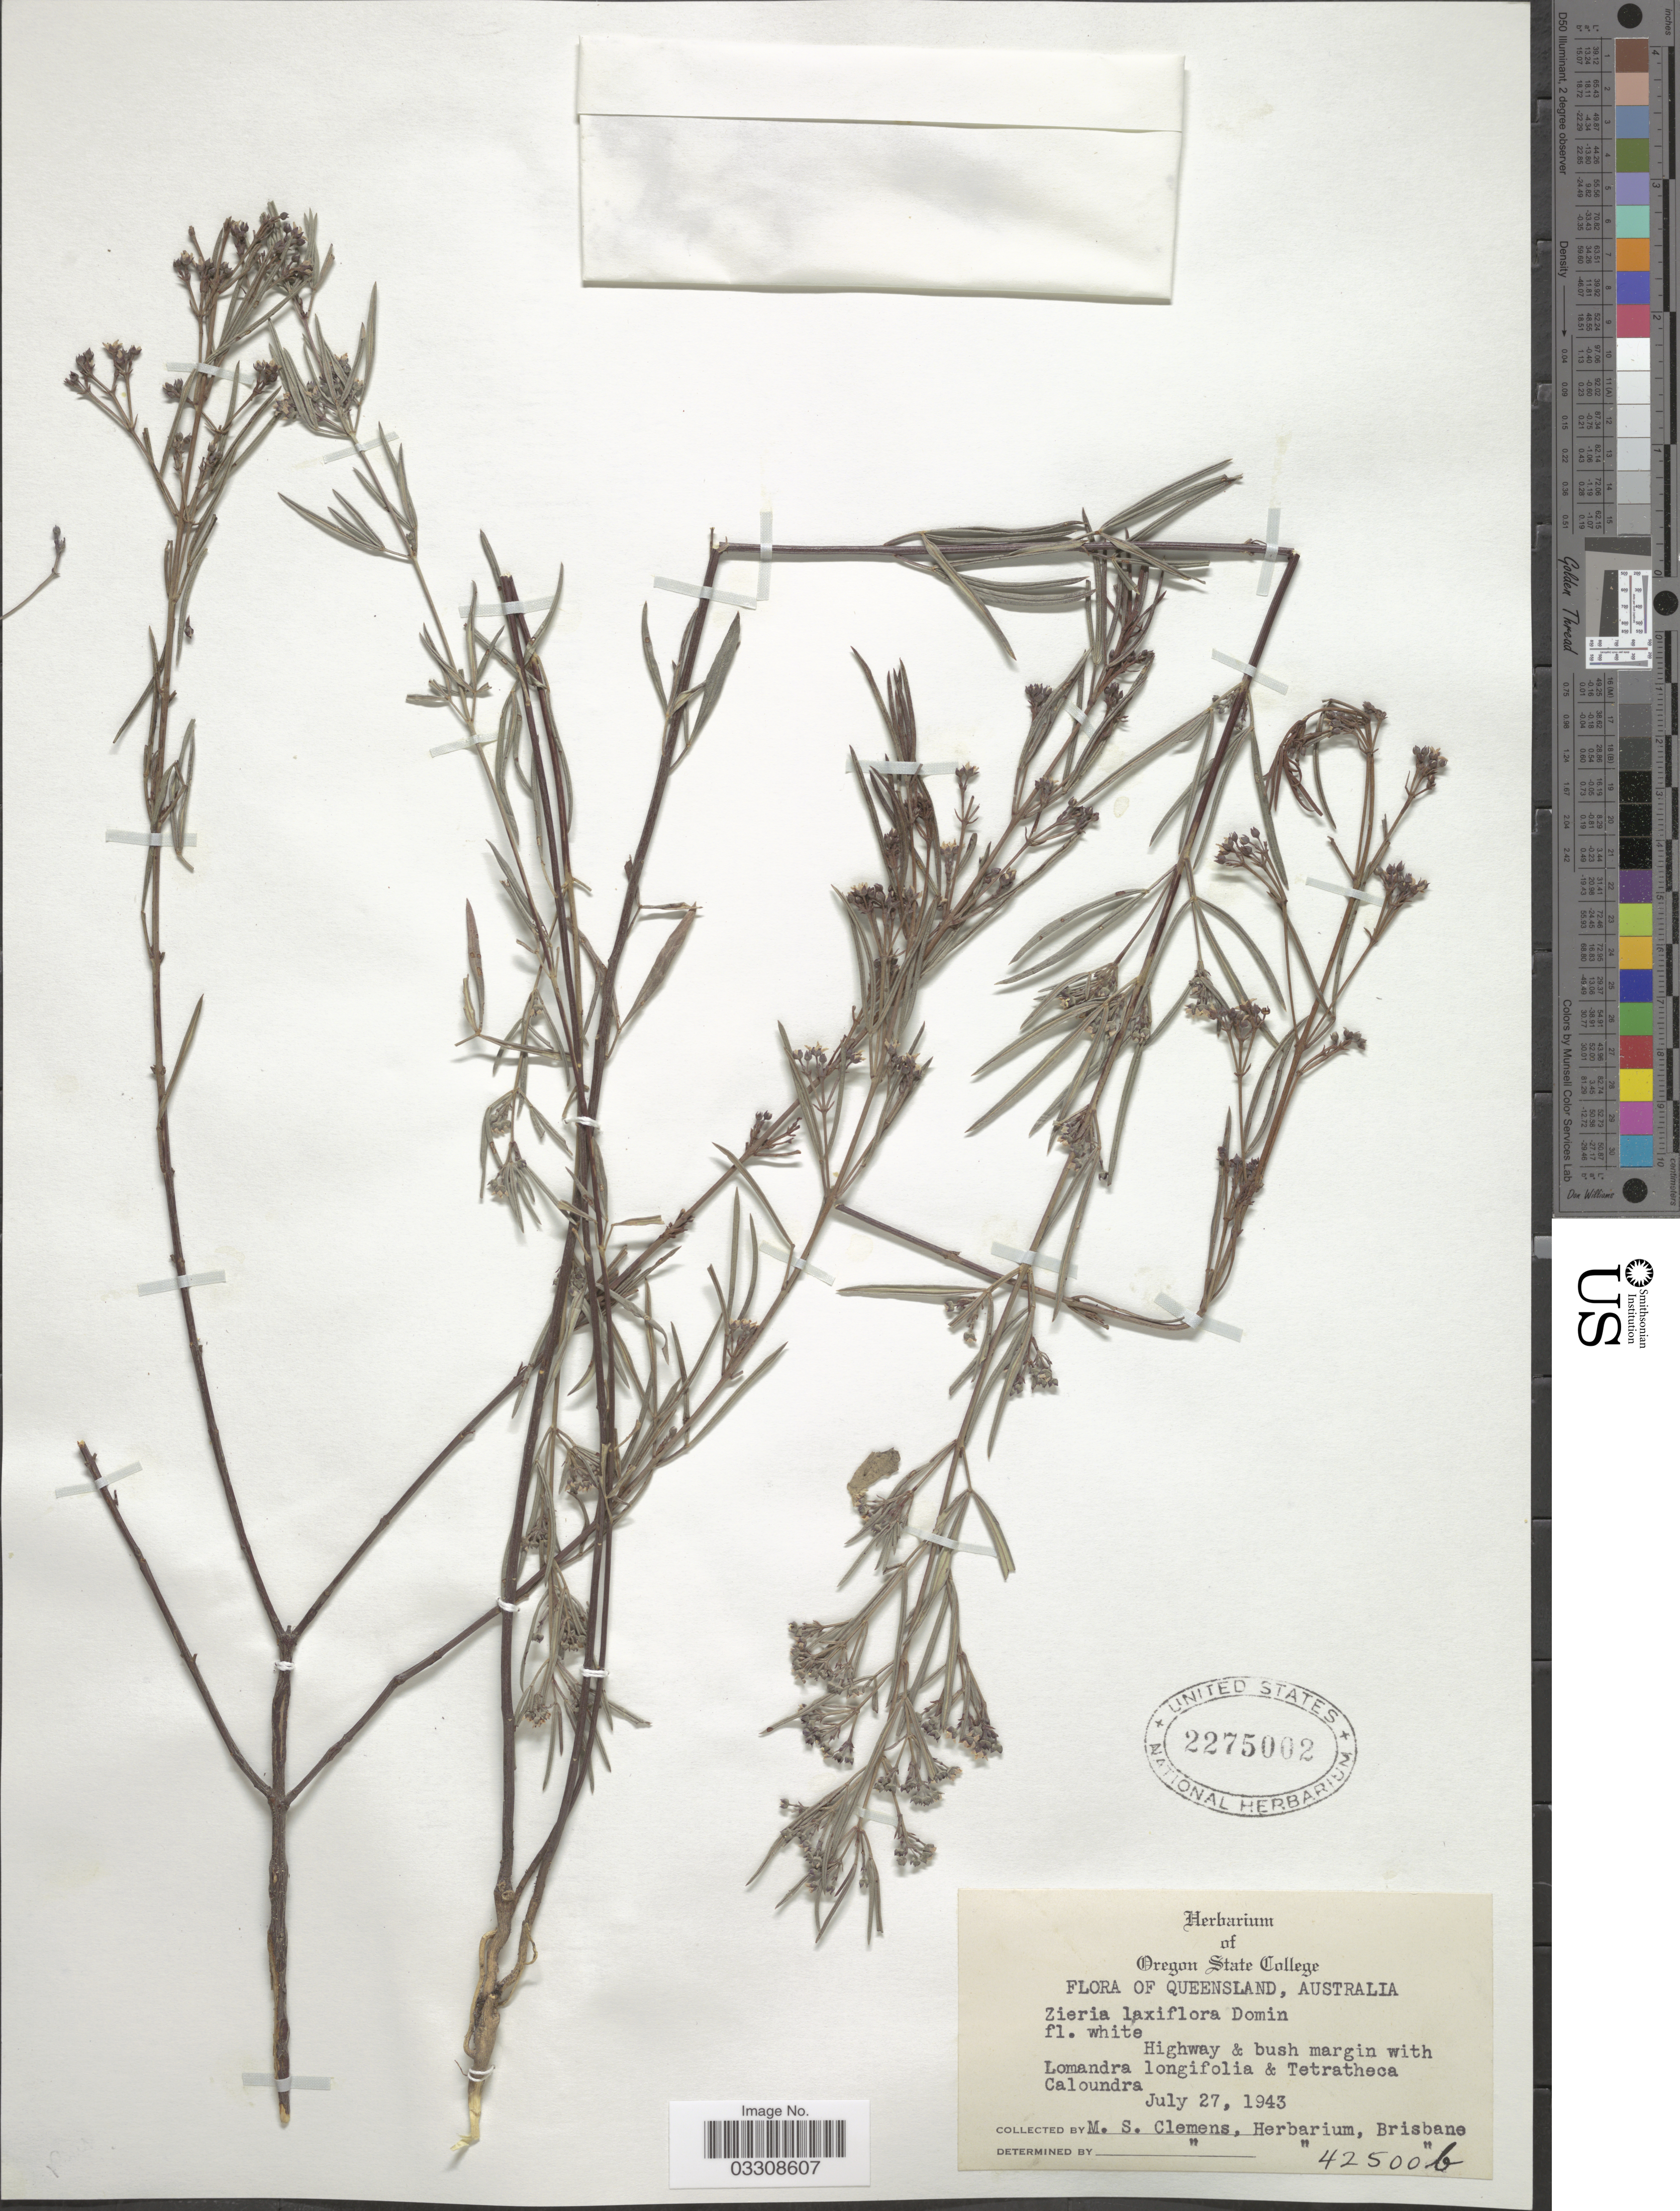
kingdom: Plantae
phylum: Tracheophyta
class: Magnoliopsida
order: Sapindales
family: Rutaceae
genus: Zieria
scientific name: Zieria laxiflora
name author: Domin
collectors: M. S. Clemens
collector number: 42500b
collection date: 1943-07-27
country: Australia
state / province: Queensland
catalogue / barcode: US 2275002